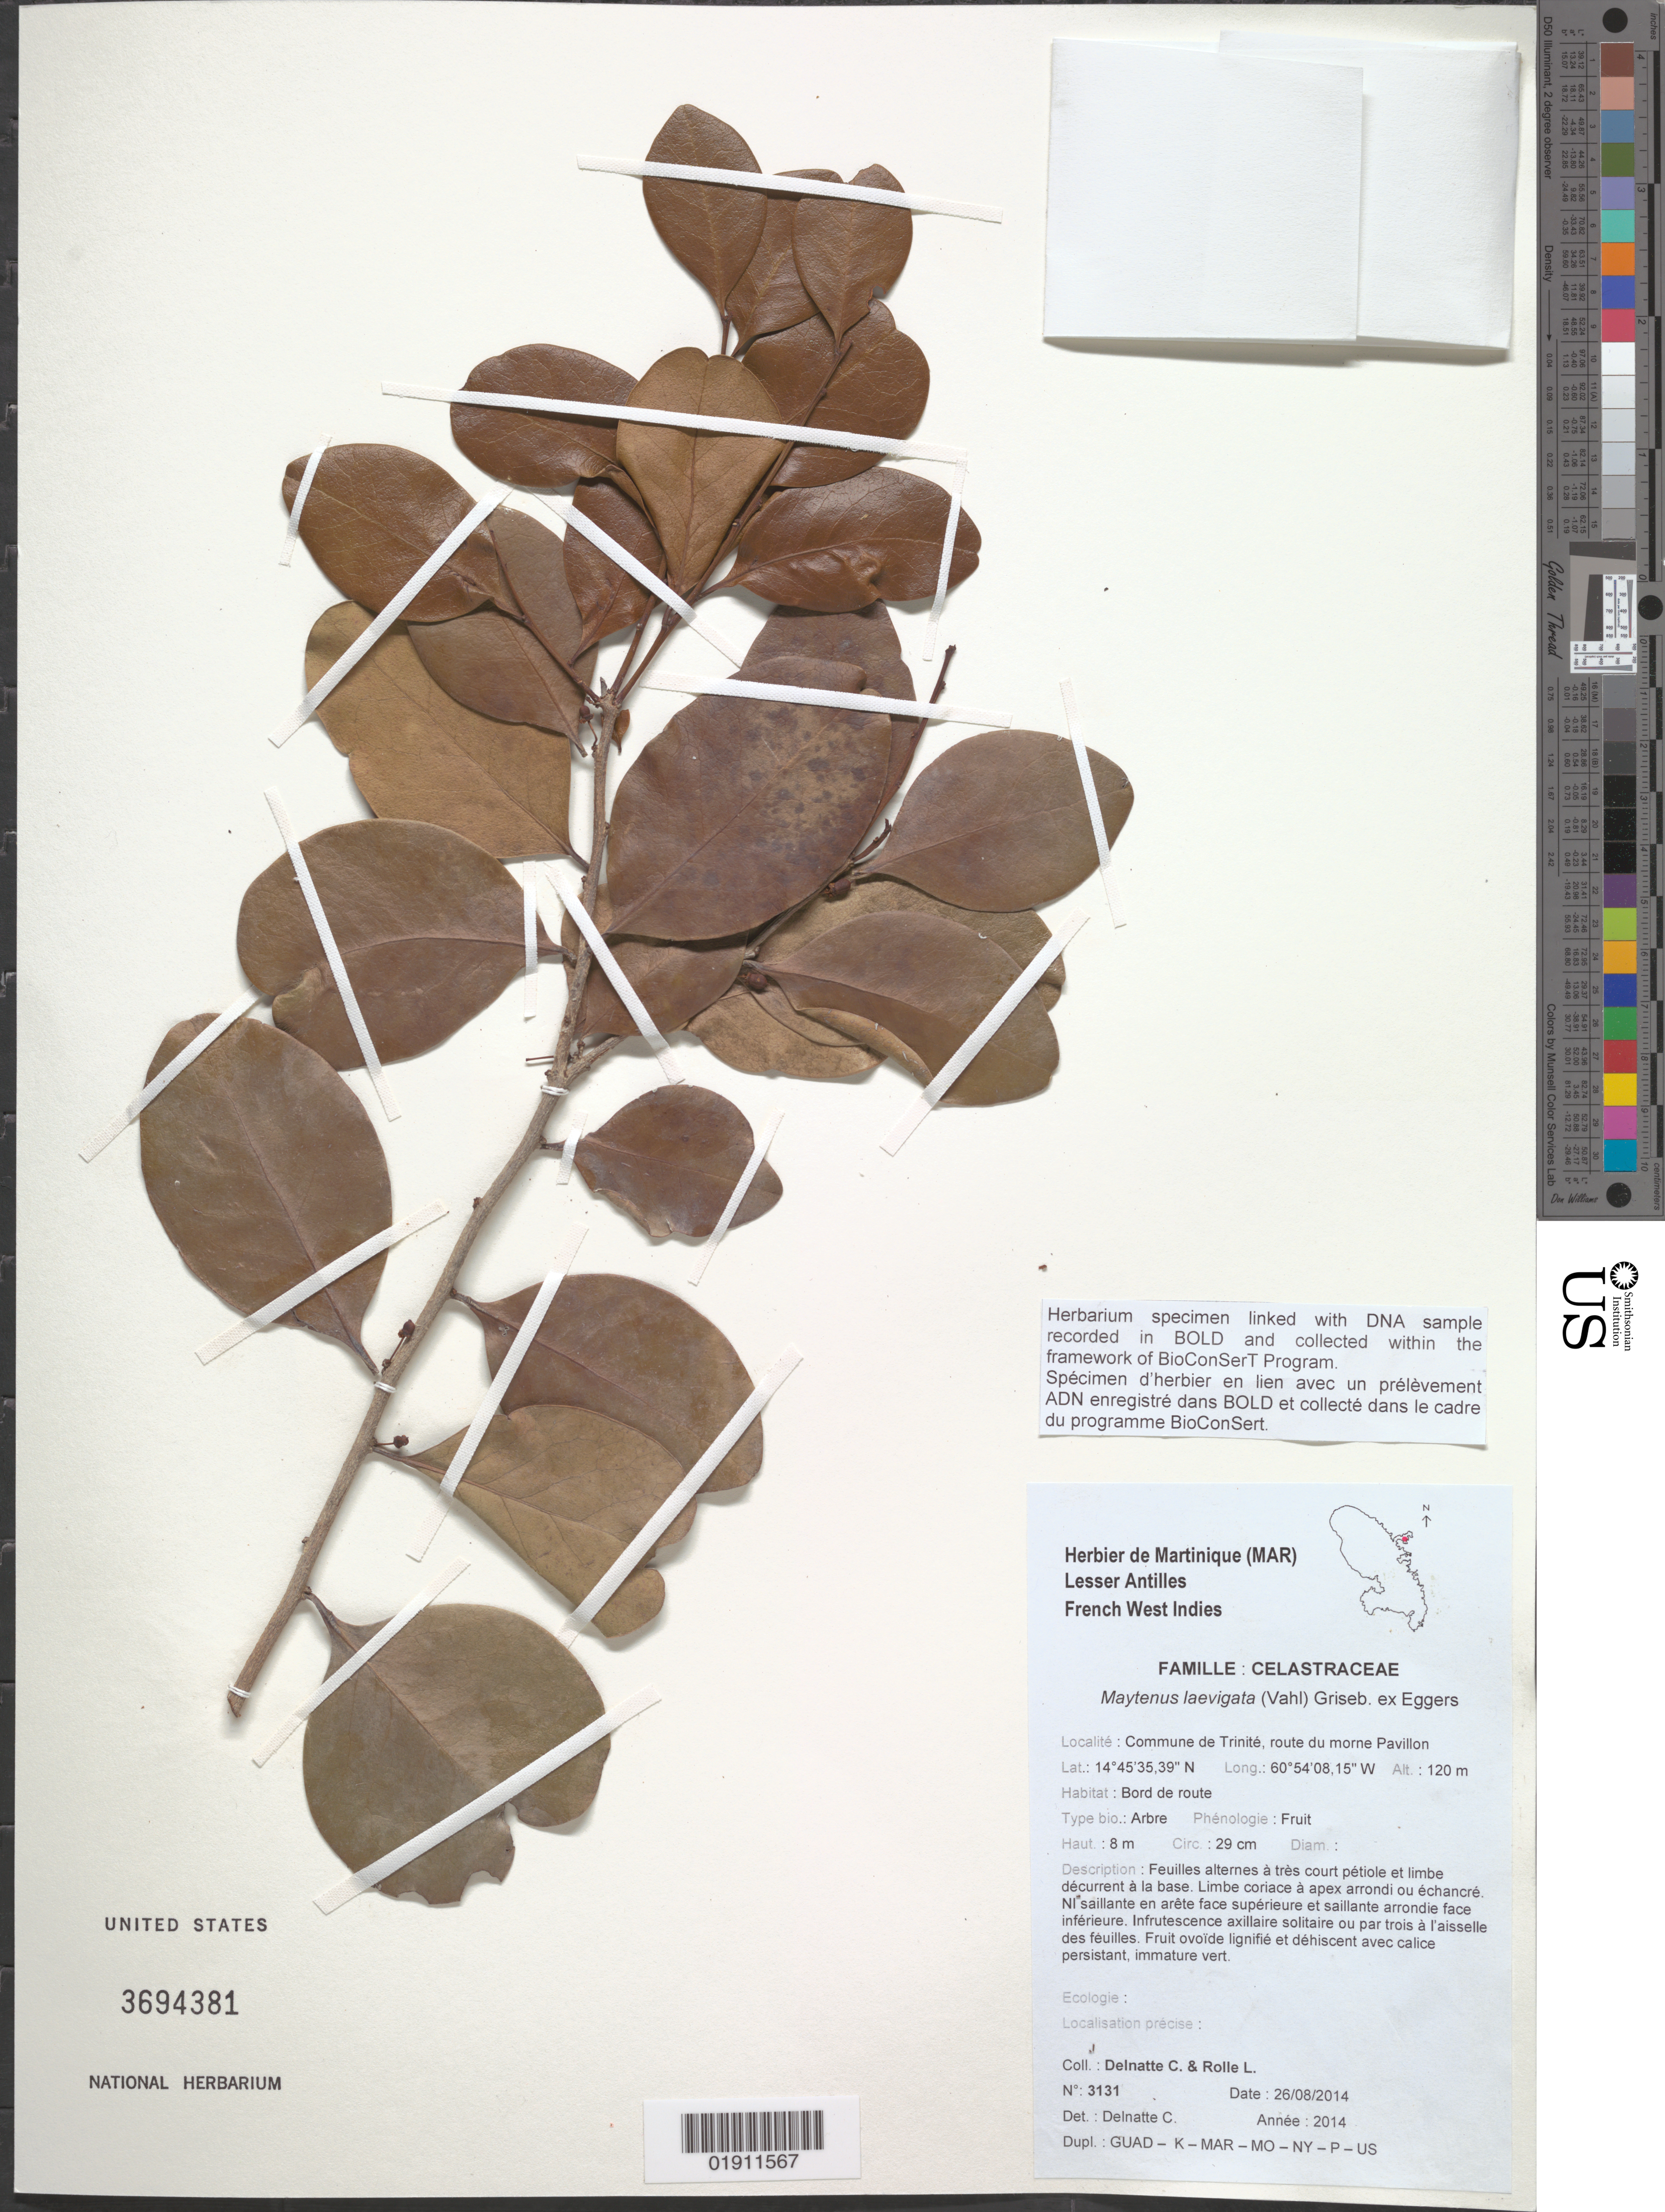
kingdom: Plantae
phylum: Tracheophyta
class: Magnoliopsida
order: Celastrales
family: Celastraceae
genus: Maytenus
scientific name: Maytenus laevigatus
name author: (Vahl) Griseb. ex Eggers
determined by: Delnatte, C.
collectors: C. Delnatte & L. Rolle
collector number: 3131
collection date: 2014-08-26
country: Martinique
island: Martinique I.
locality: Commune de Trinité, route du morne Pavillon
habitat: Borde de route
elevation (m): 120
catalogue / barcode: US 3694381